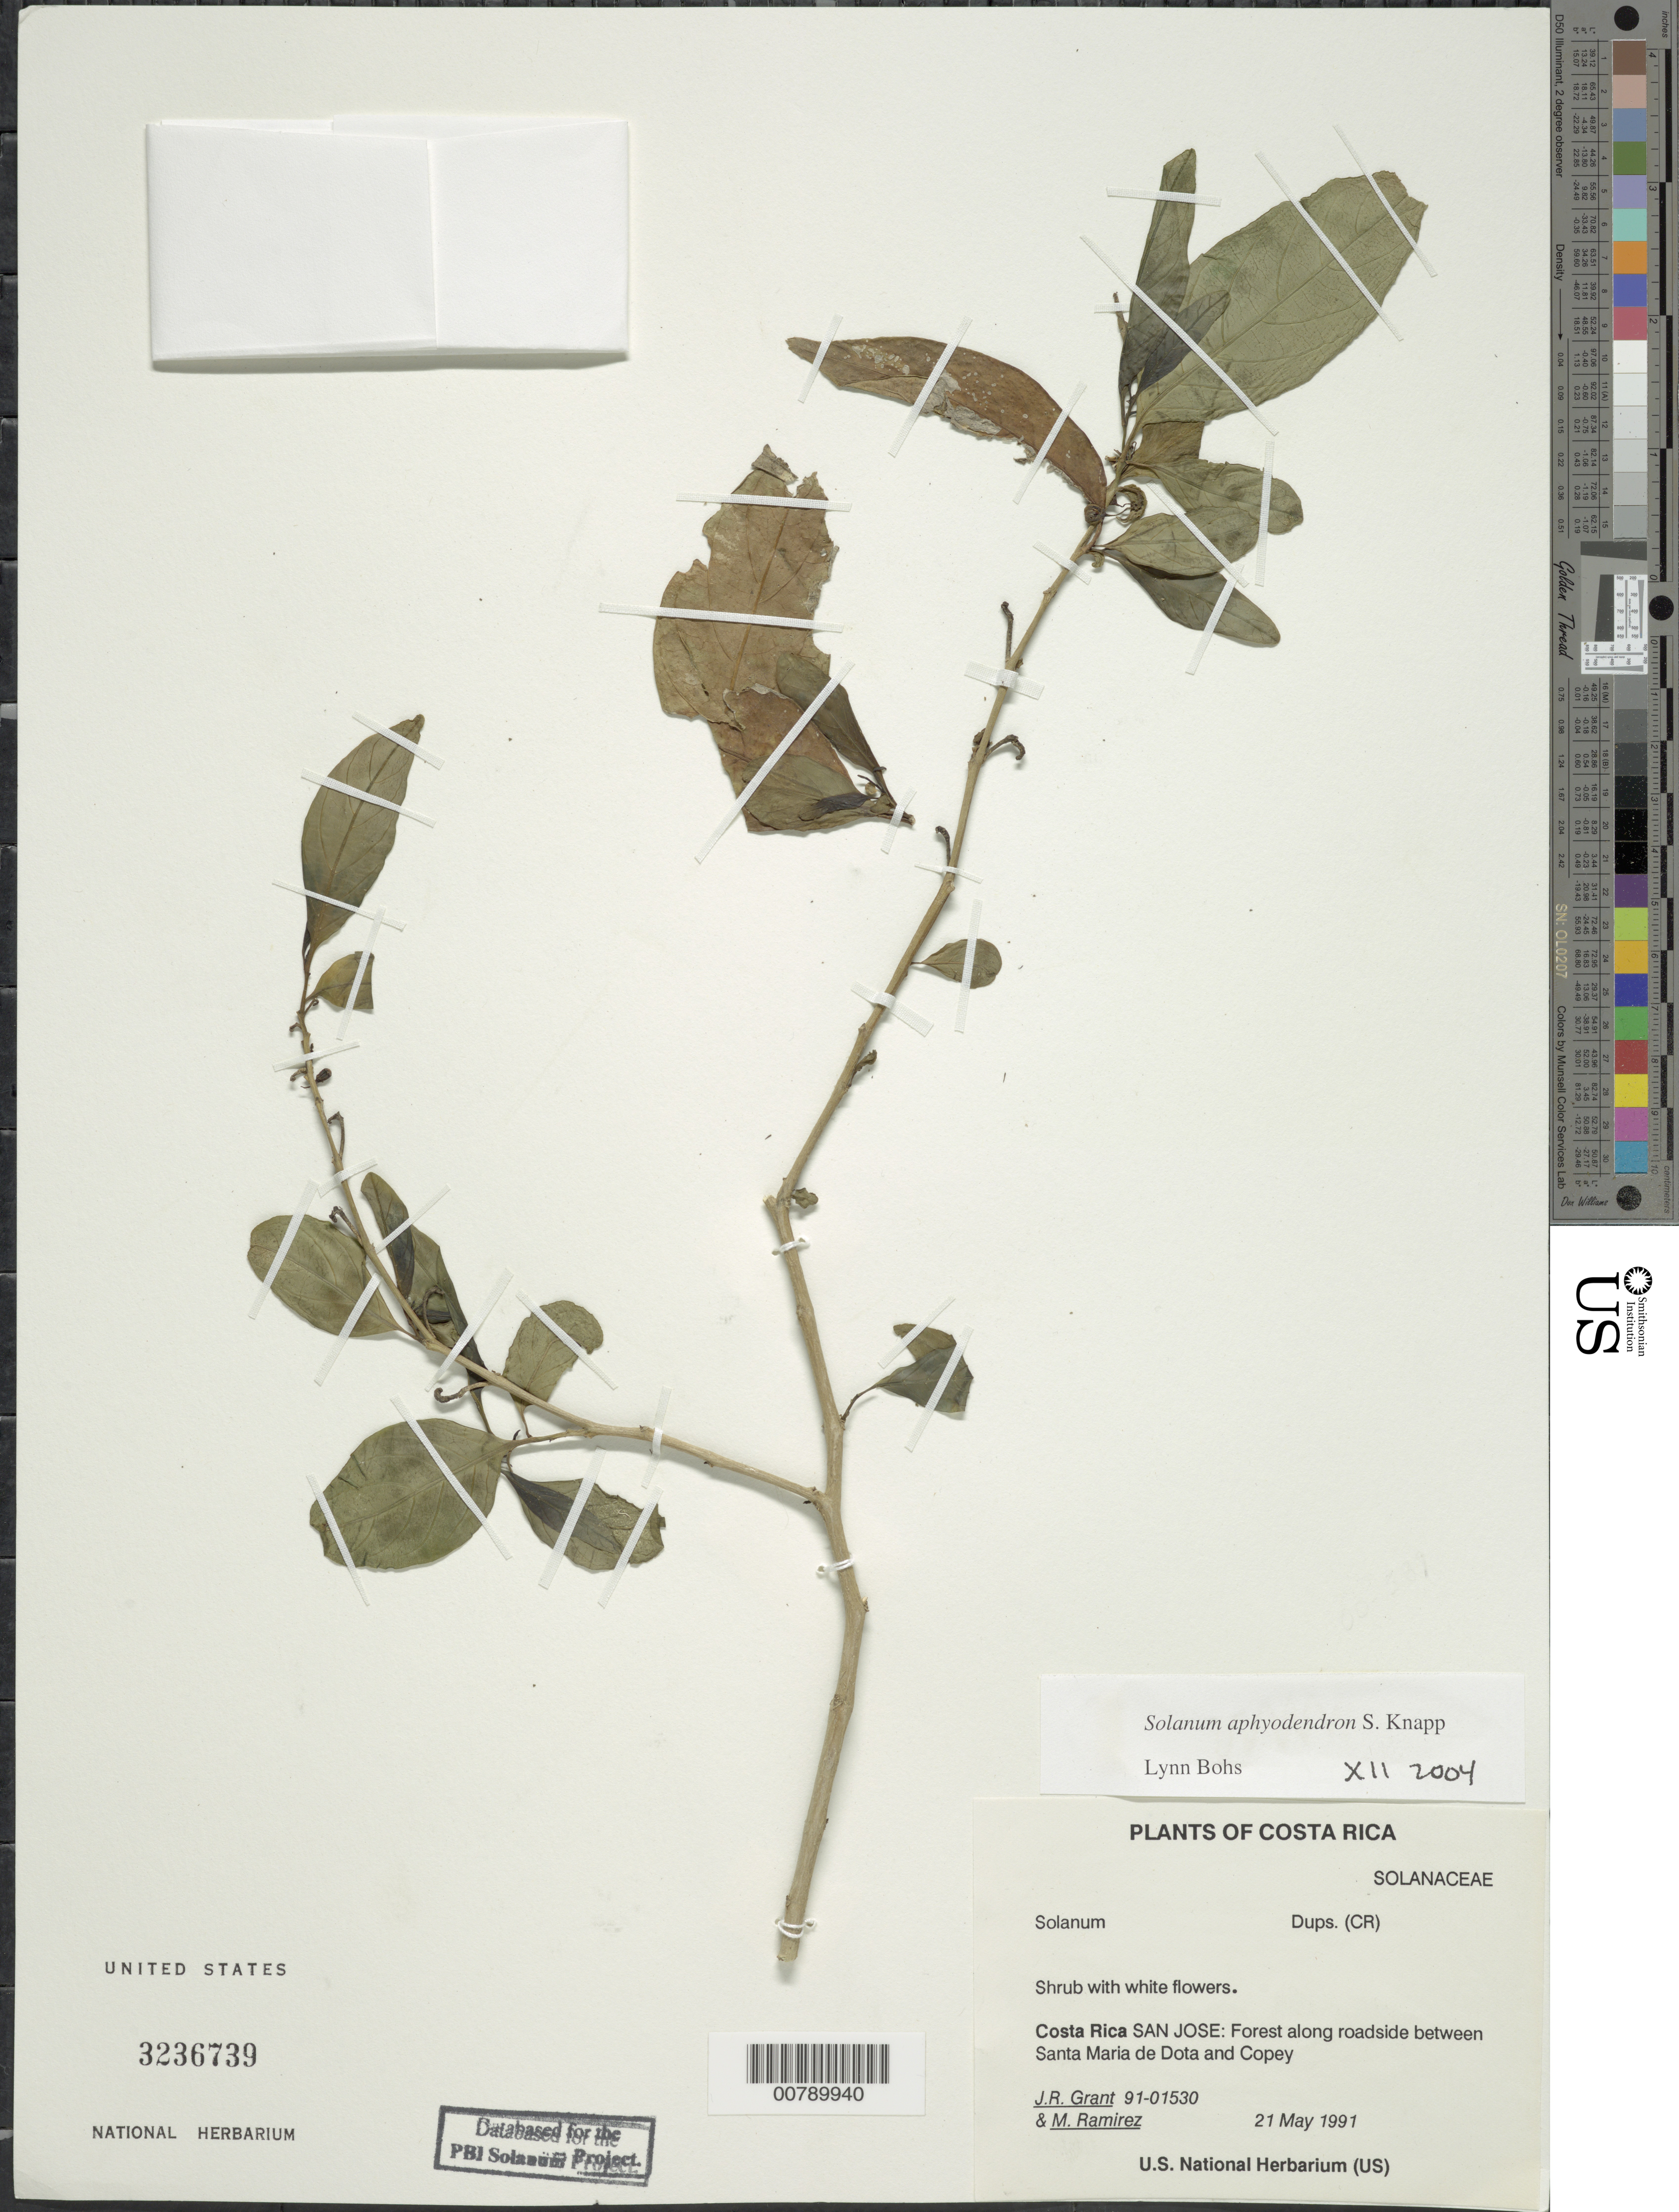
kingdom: Plantae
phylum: Tracheophyta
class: Magnoliopsida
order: Solanales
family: Solanaceae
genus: Solanum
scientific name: Solanum aphyodendron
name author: S. Knapp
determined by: Bohs, L. A.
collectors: J. R. Grant & M. Ramirez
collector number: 91-1530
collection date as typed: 21 May 1991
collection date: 1991-05-21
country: Costa Rica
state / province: San José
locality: Forest along roadside between Santa Maria de Dota and Copey.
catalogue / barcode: US 3236739